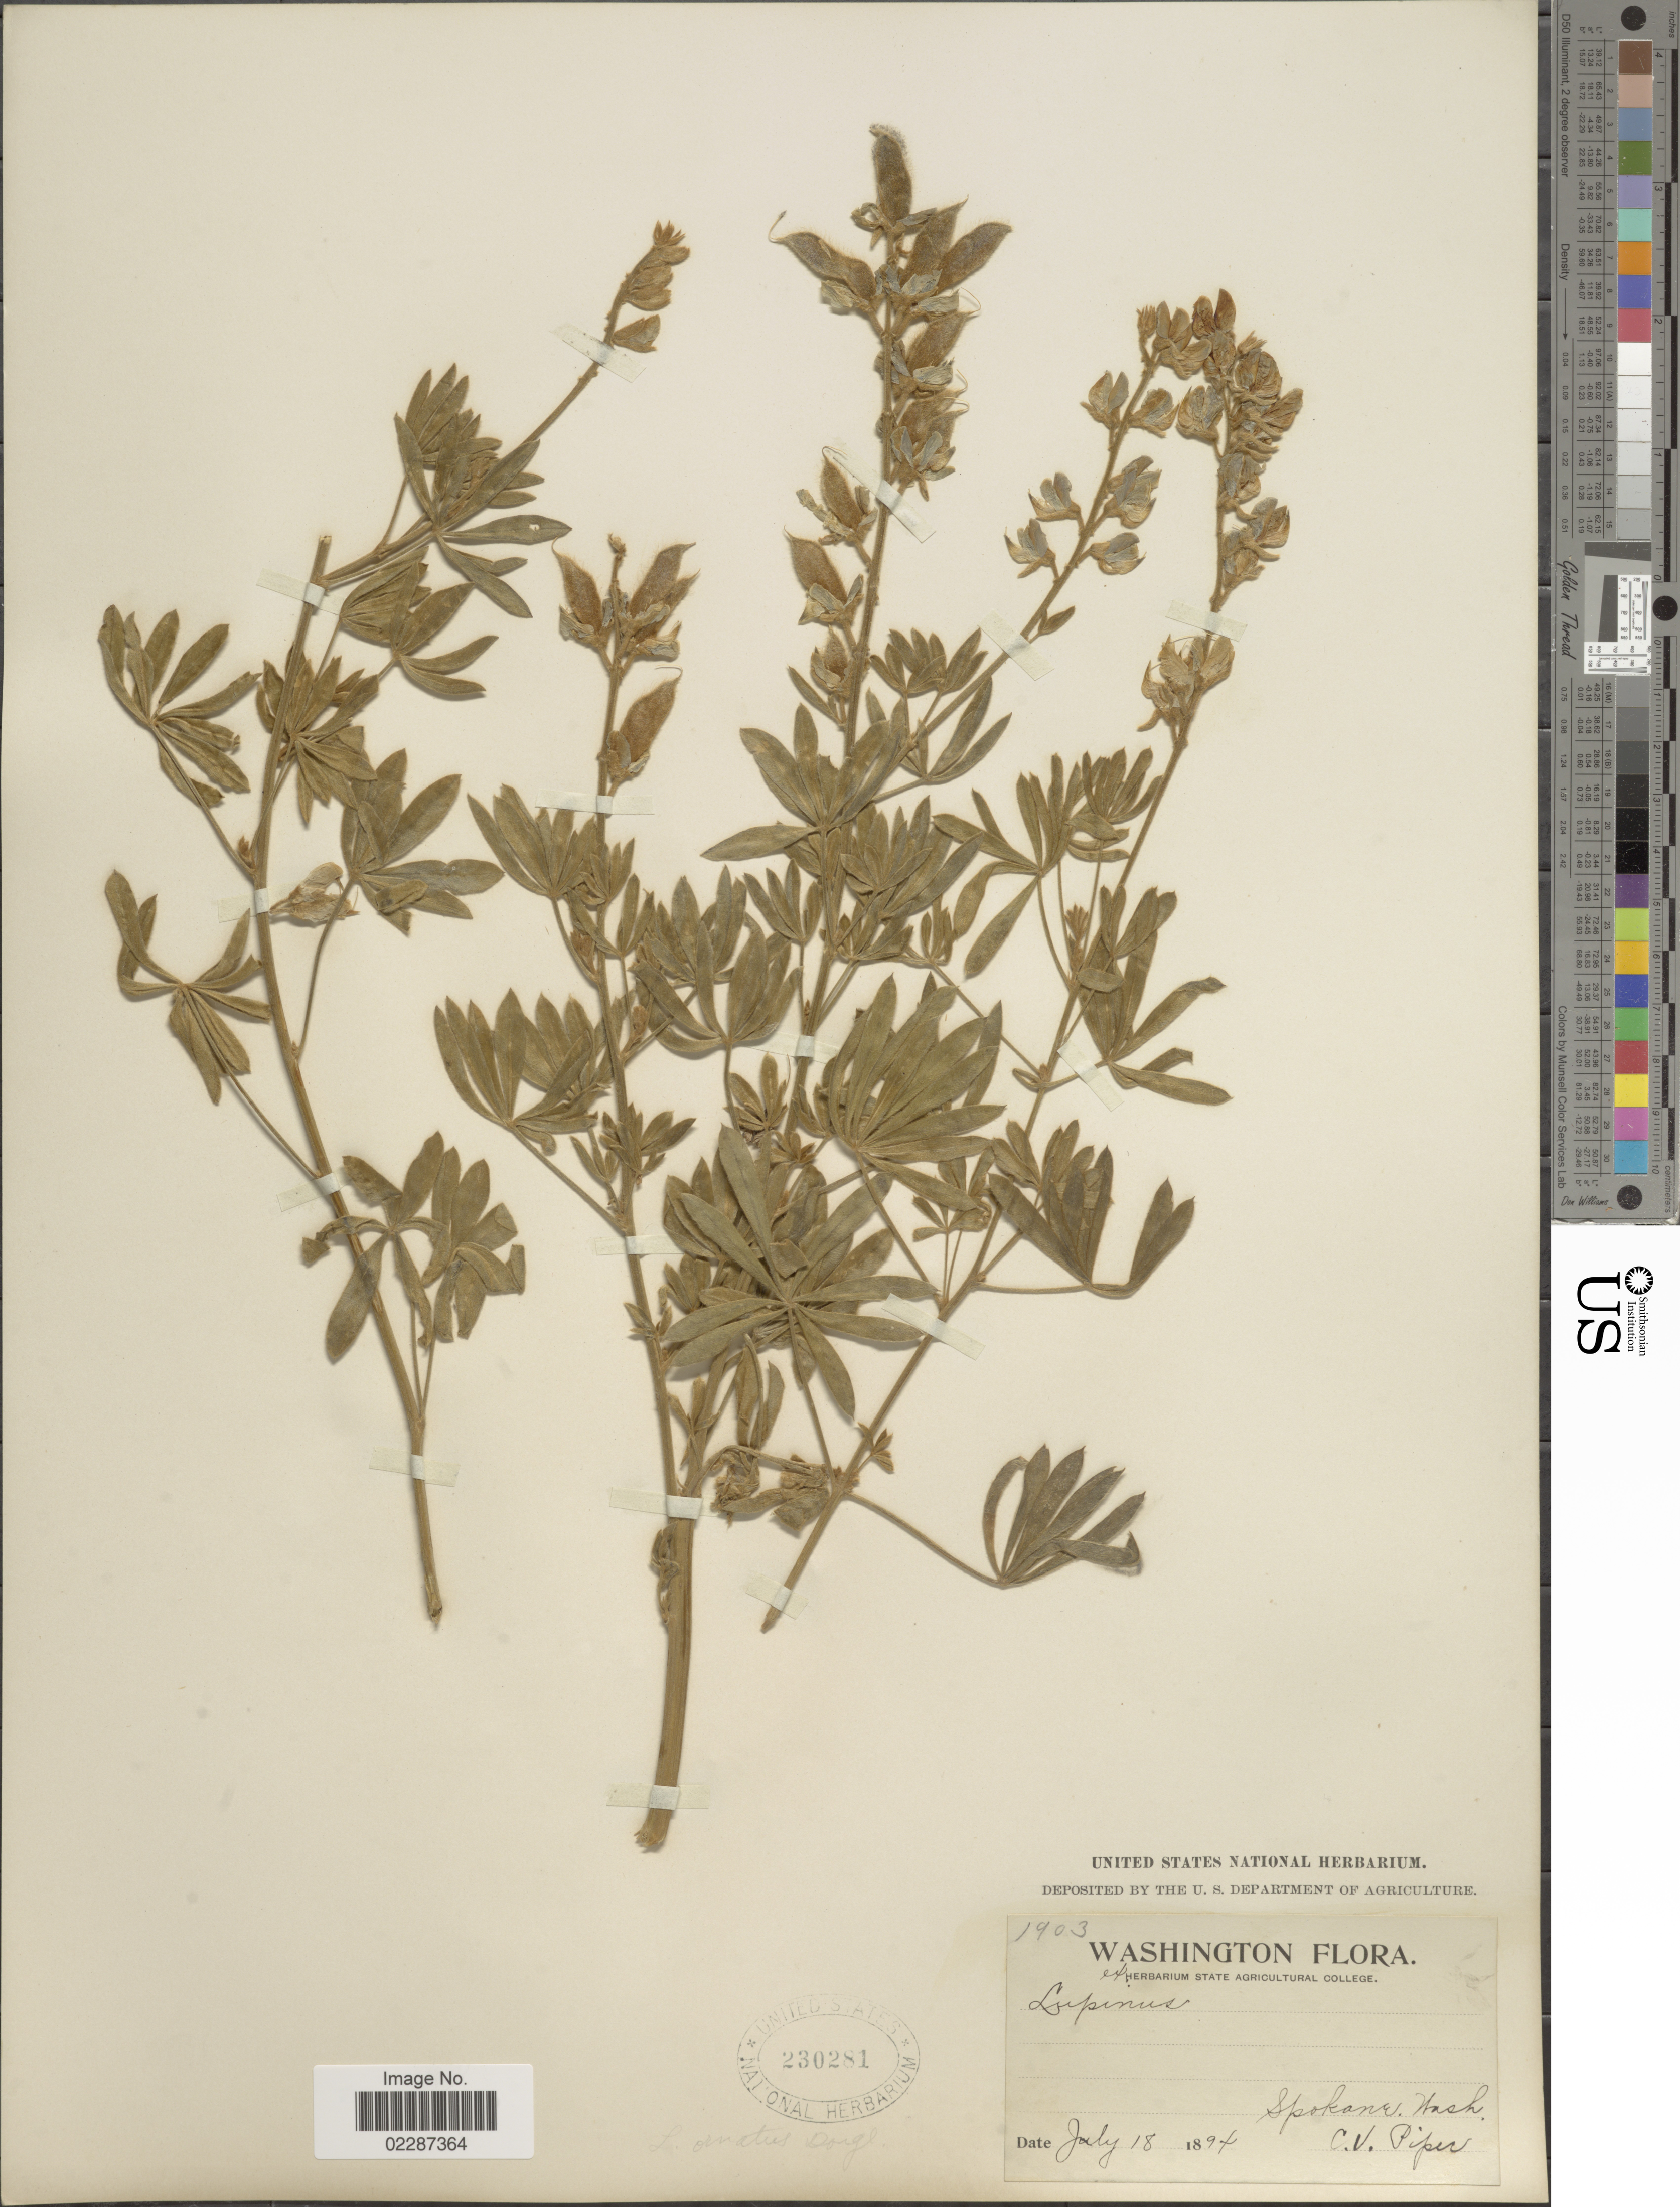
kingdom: Plantae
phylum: Tracheophyta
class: Magnoliopsida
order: Fabales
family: Fabaceae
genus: Lupinus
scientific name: Lupinus sericeus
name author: Pursh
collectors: C. V. Piper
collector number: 1903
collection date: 1894-07-18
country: United States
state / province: Washington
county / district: Spokane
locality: Spokane. Wash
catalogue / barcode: US 230281